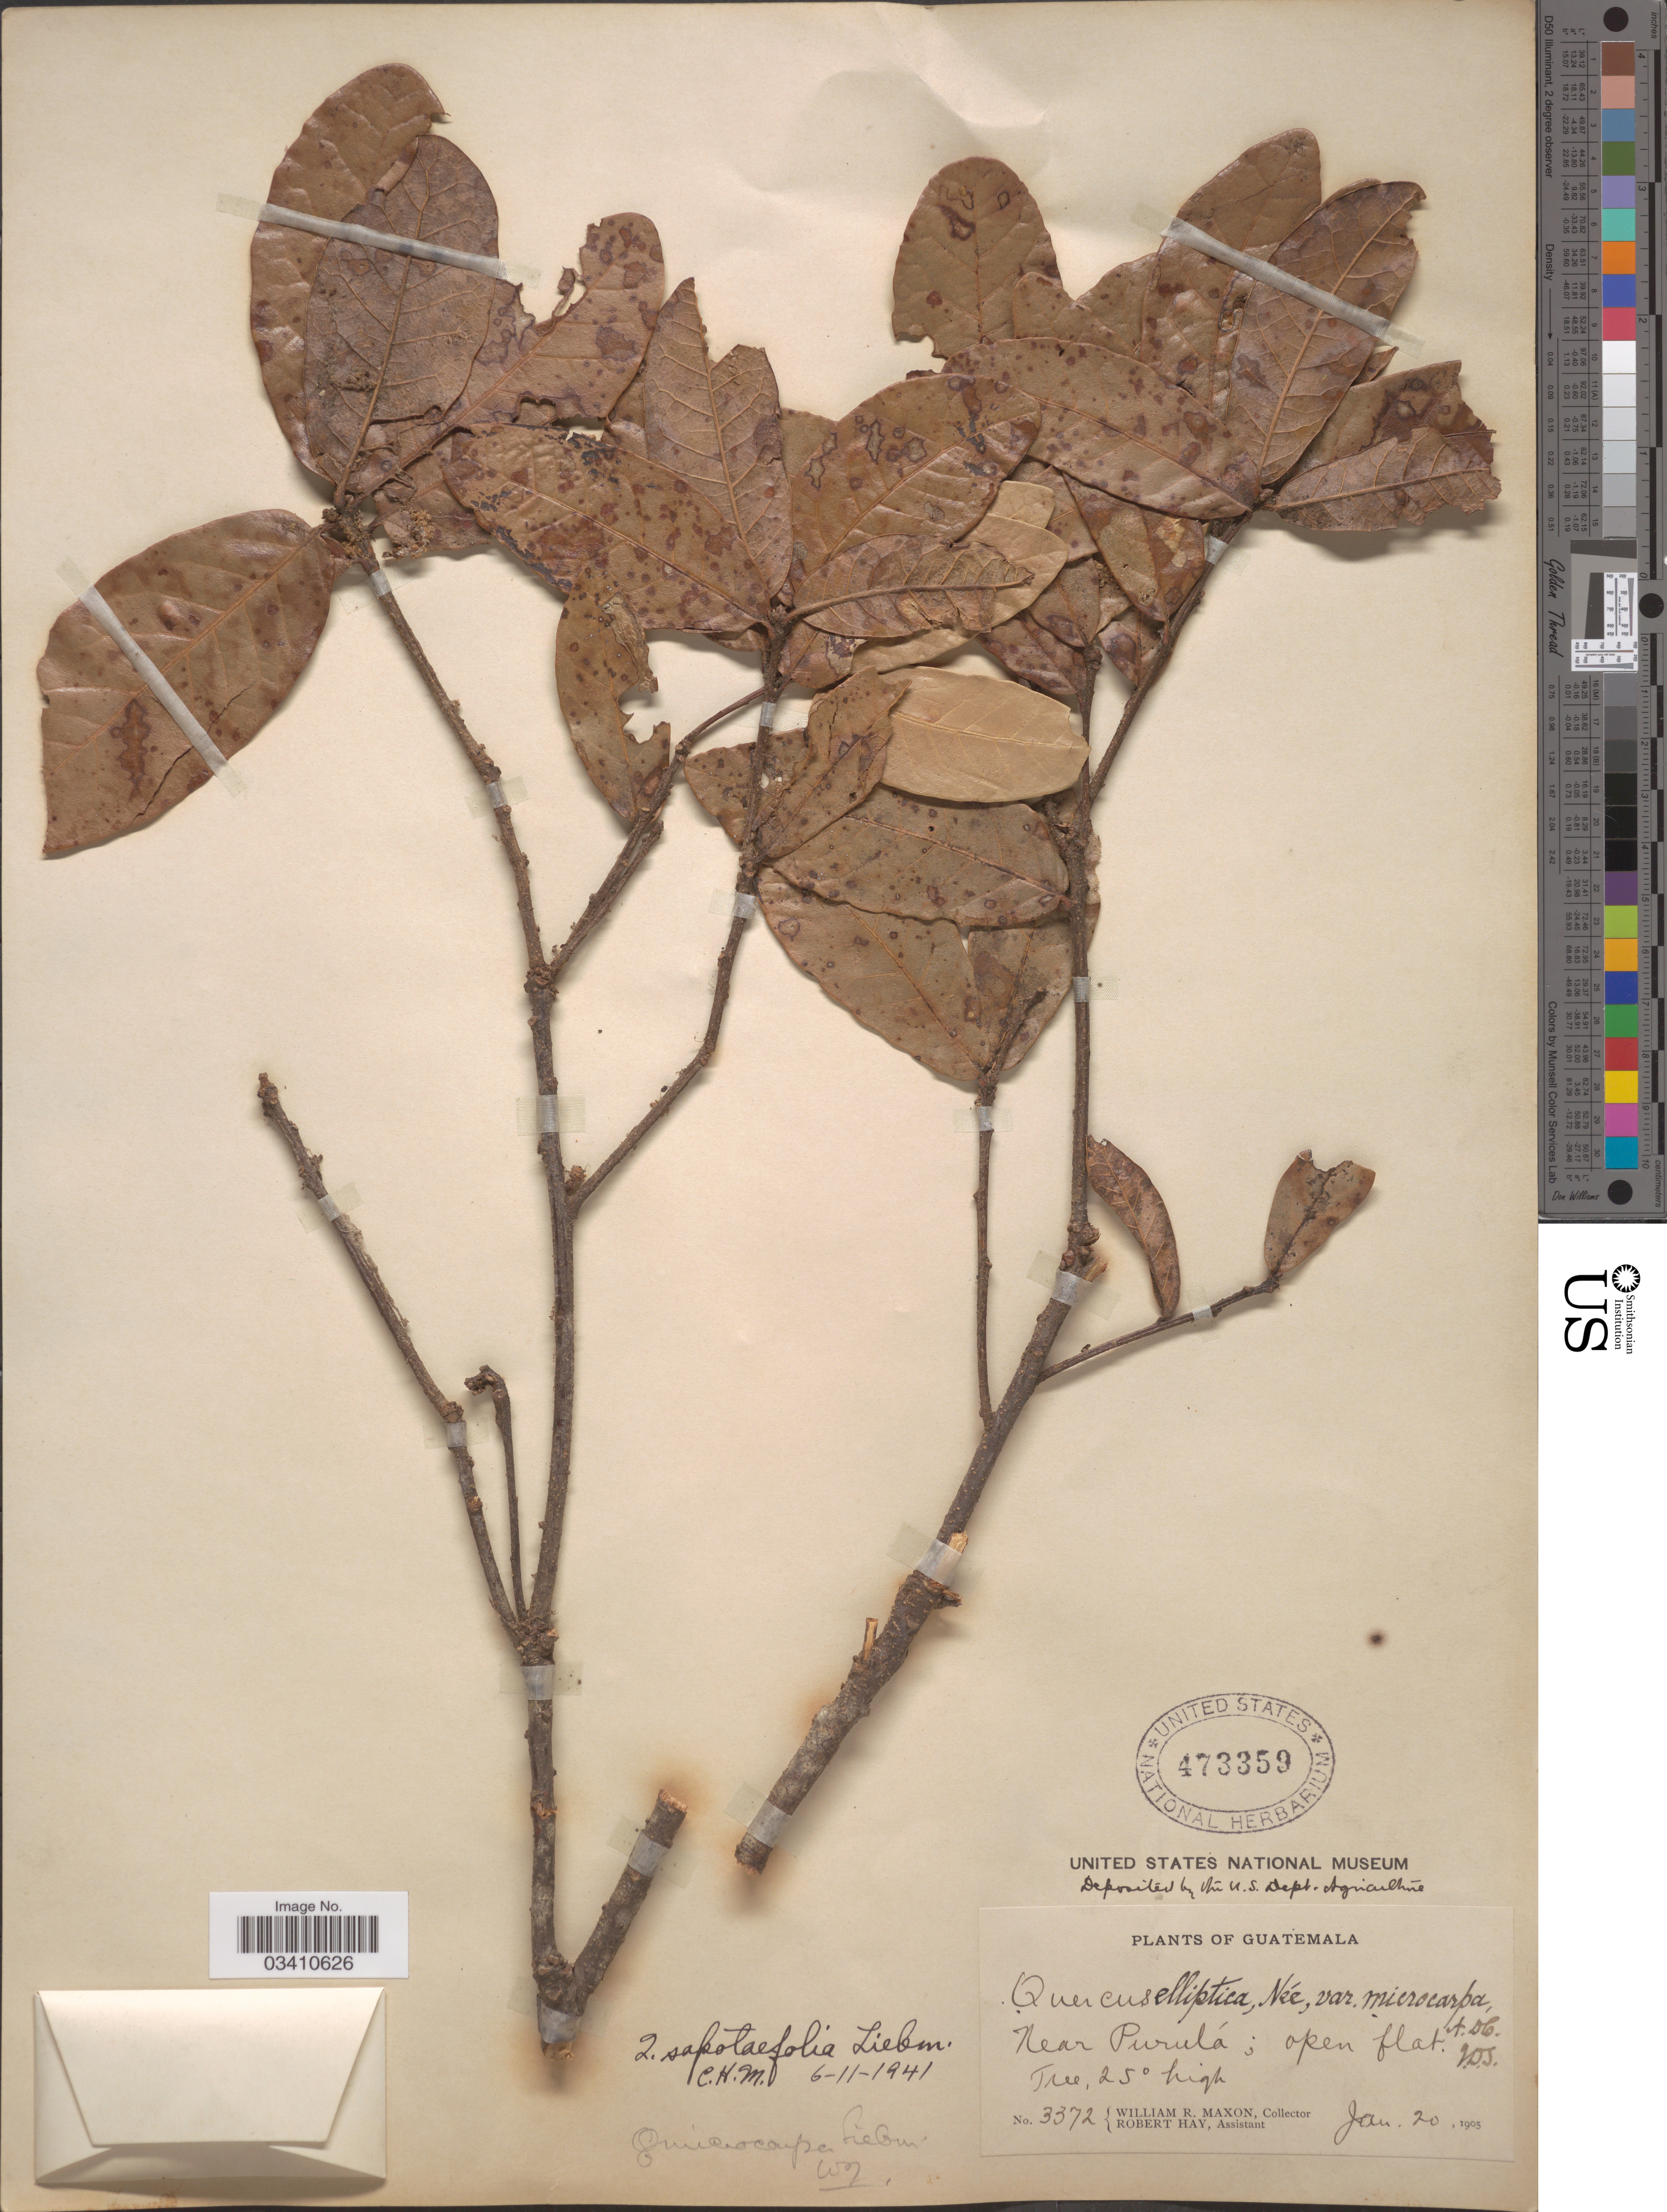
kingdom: Plantae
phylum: Tracheophyta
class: Magnoliopsida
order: Fagales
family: Fagaceae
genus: Quercus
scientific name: Quercus sapotaefolia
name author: Liebm.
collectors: W. R. Maxon & R. H. Hay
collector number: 3372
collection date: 1905-01-20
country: Guatemala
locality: Near Purulá.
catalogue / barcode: US 473359